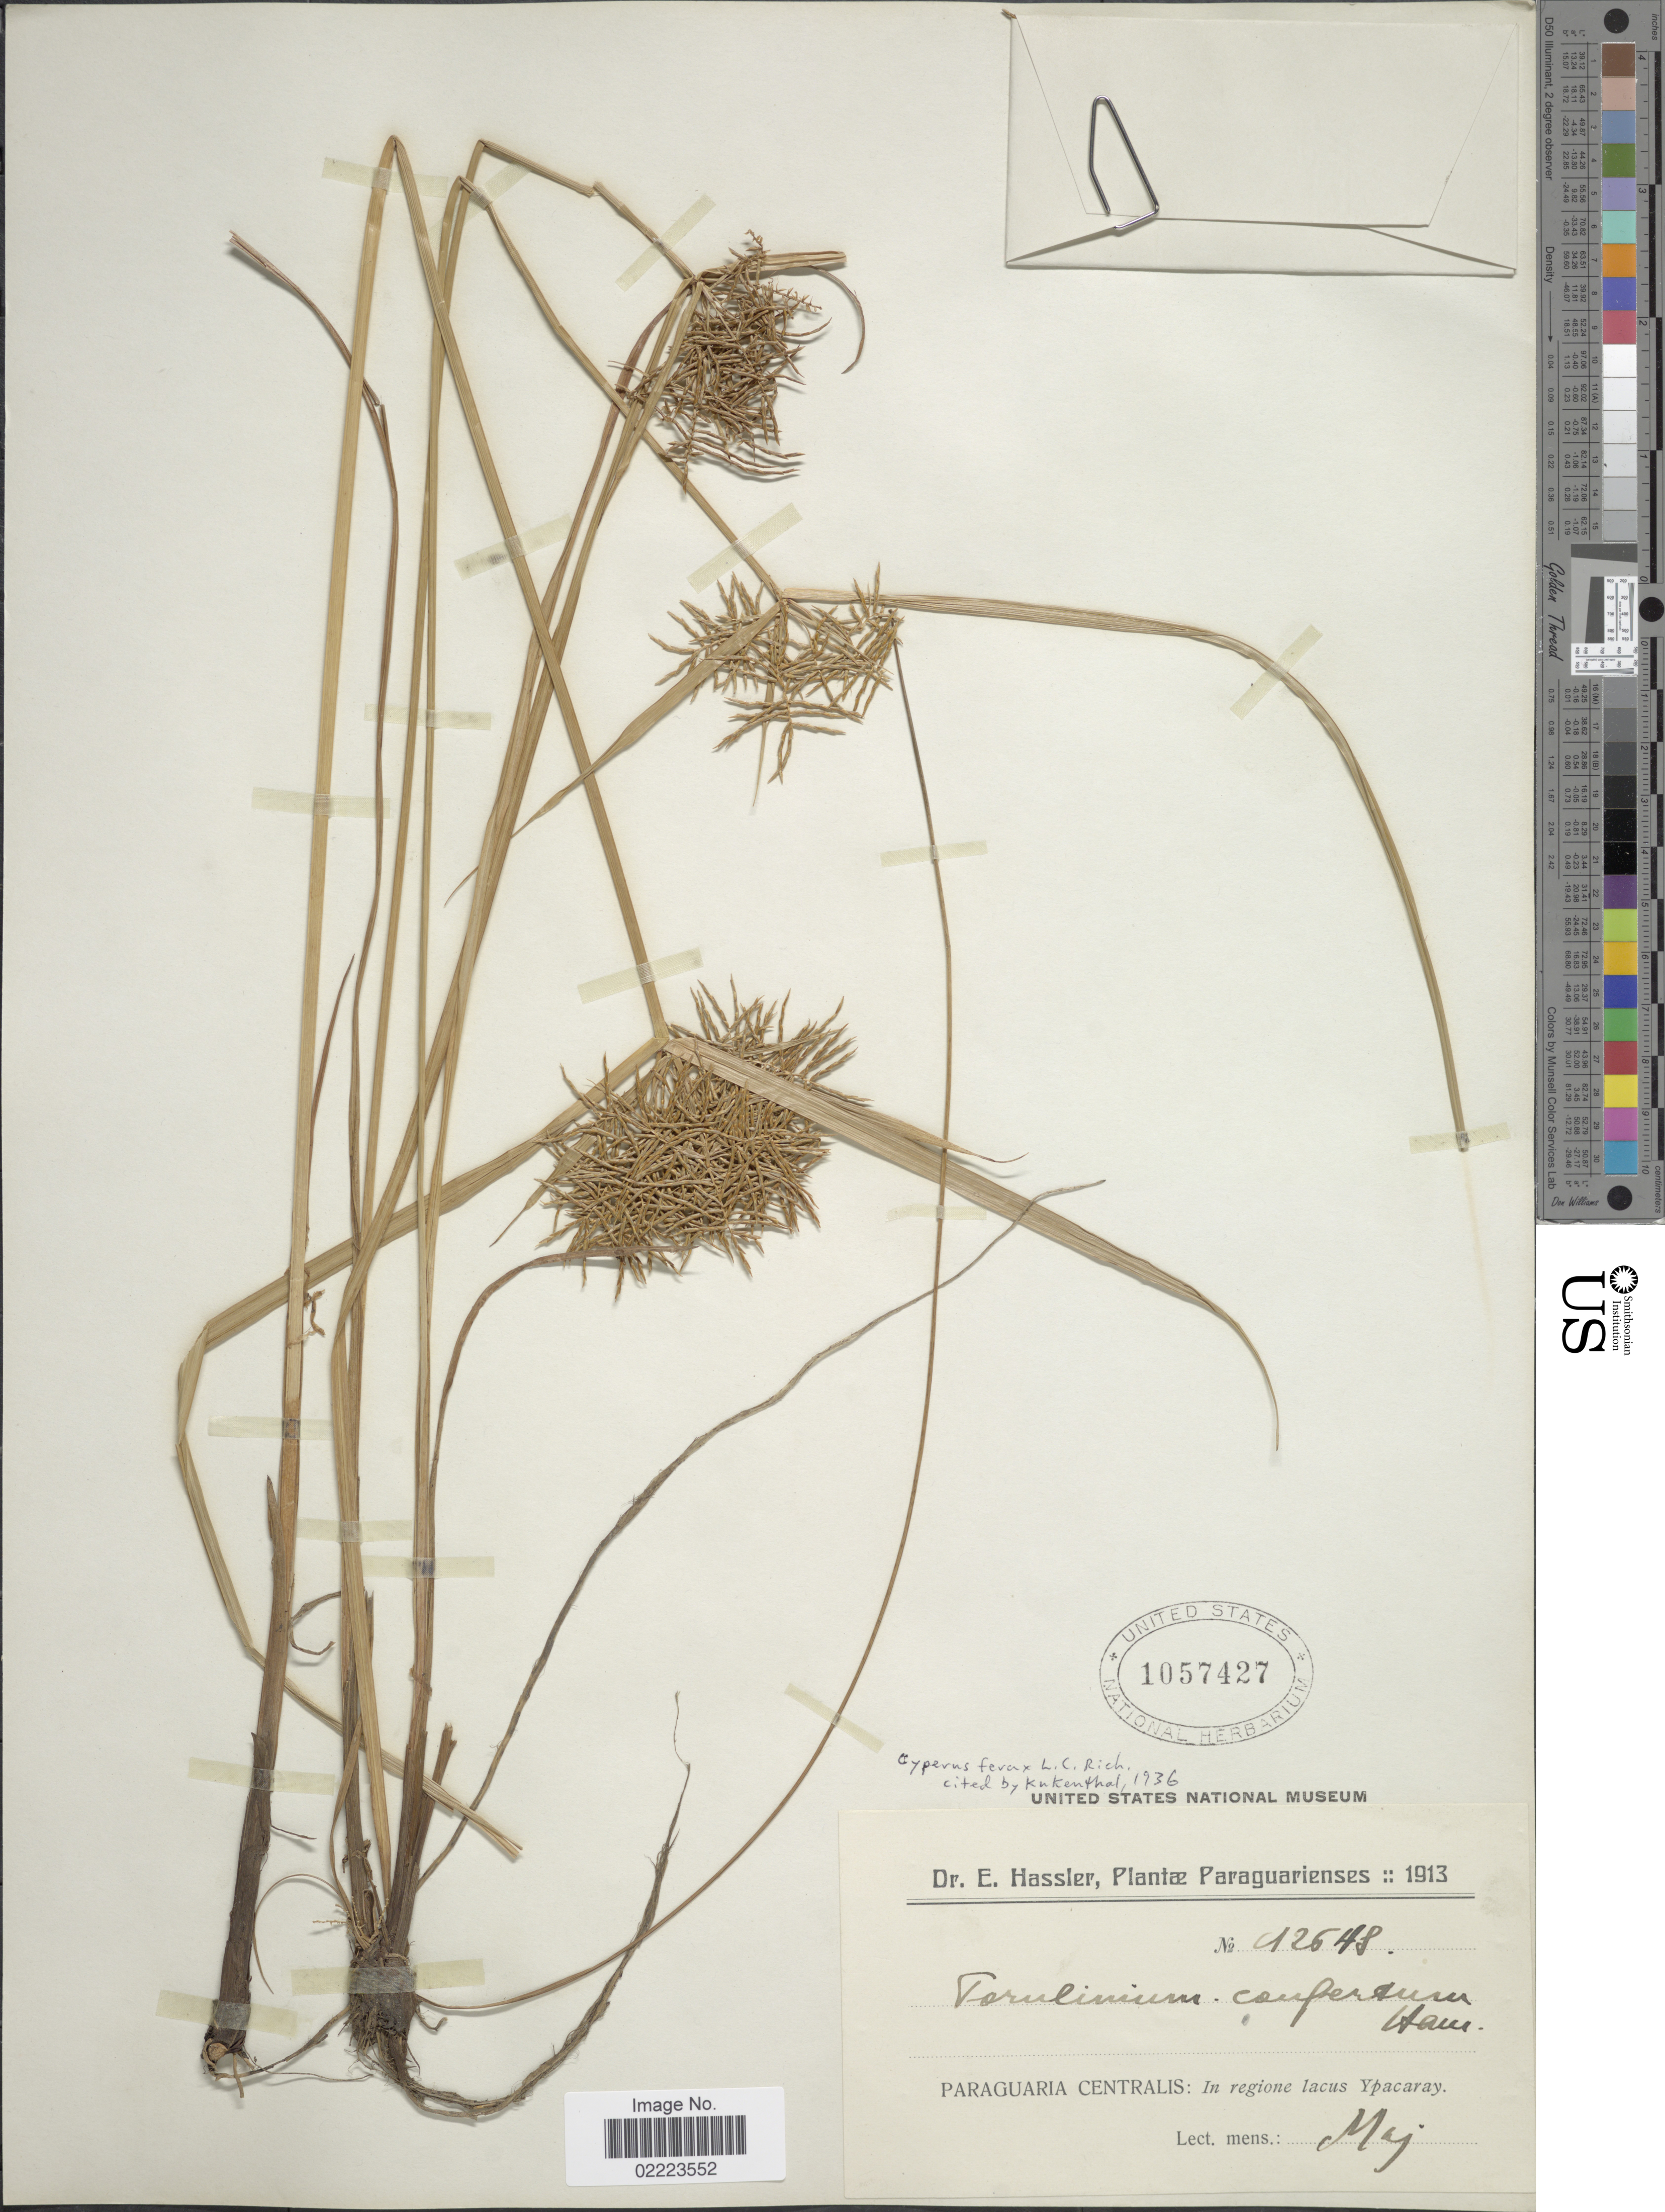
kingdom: Plantae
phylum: Tracheophyta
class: Liliopsida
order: Poales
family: Cyperaceae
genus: Cyperus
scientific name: Cyperus odoratus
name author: L.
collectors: E. Hassler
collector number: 42648*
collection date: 1913-05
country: Paraguay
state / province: Central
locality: Paraguaria Centralis: In regione lacus Ypacaray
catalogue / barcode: US 1057427